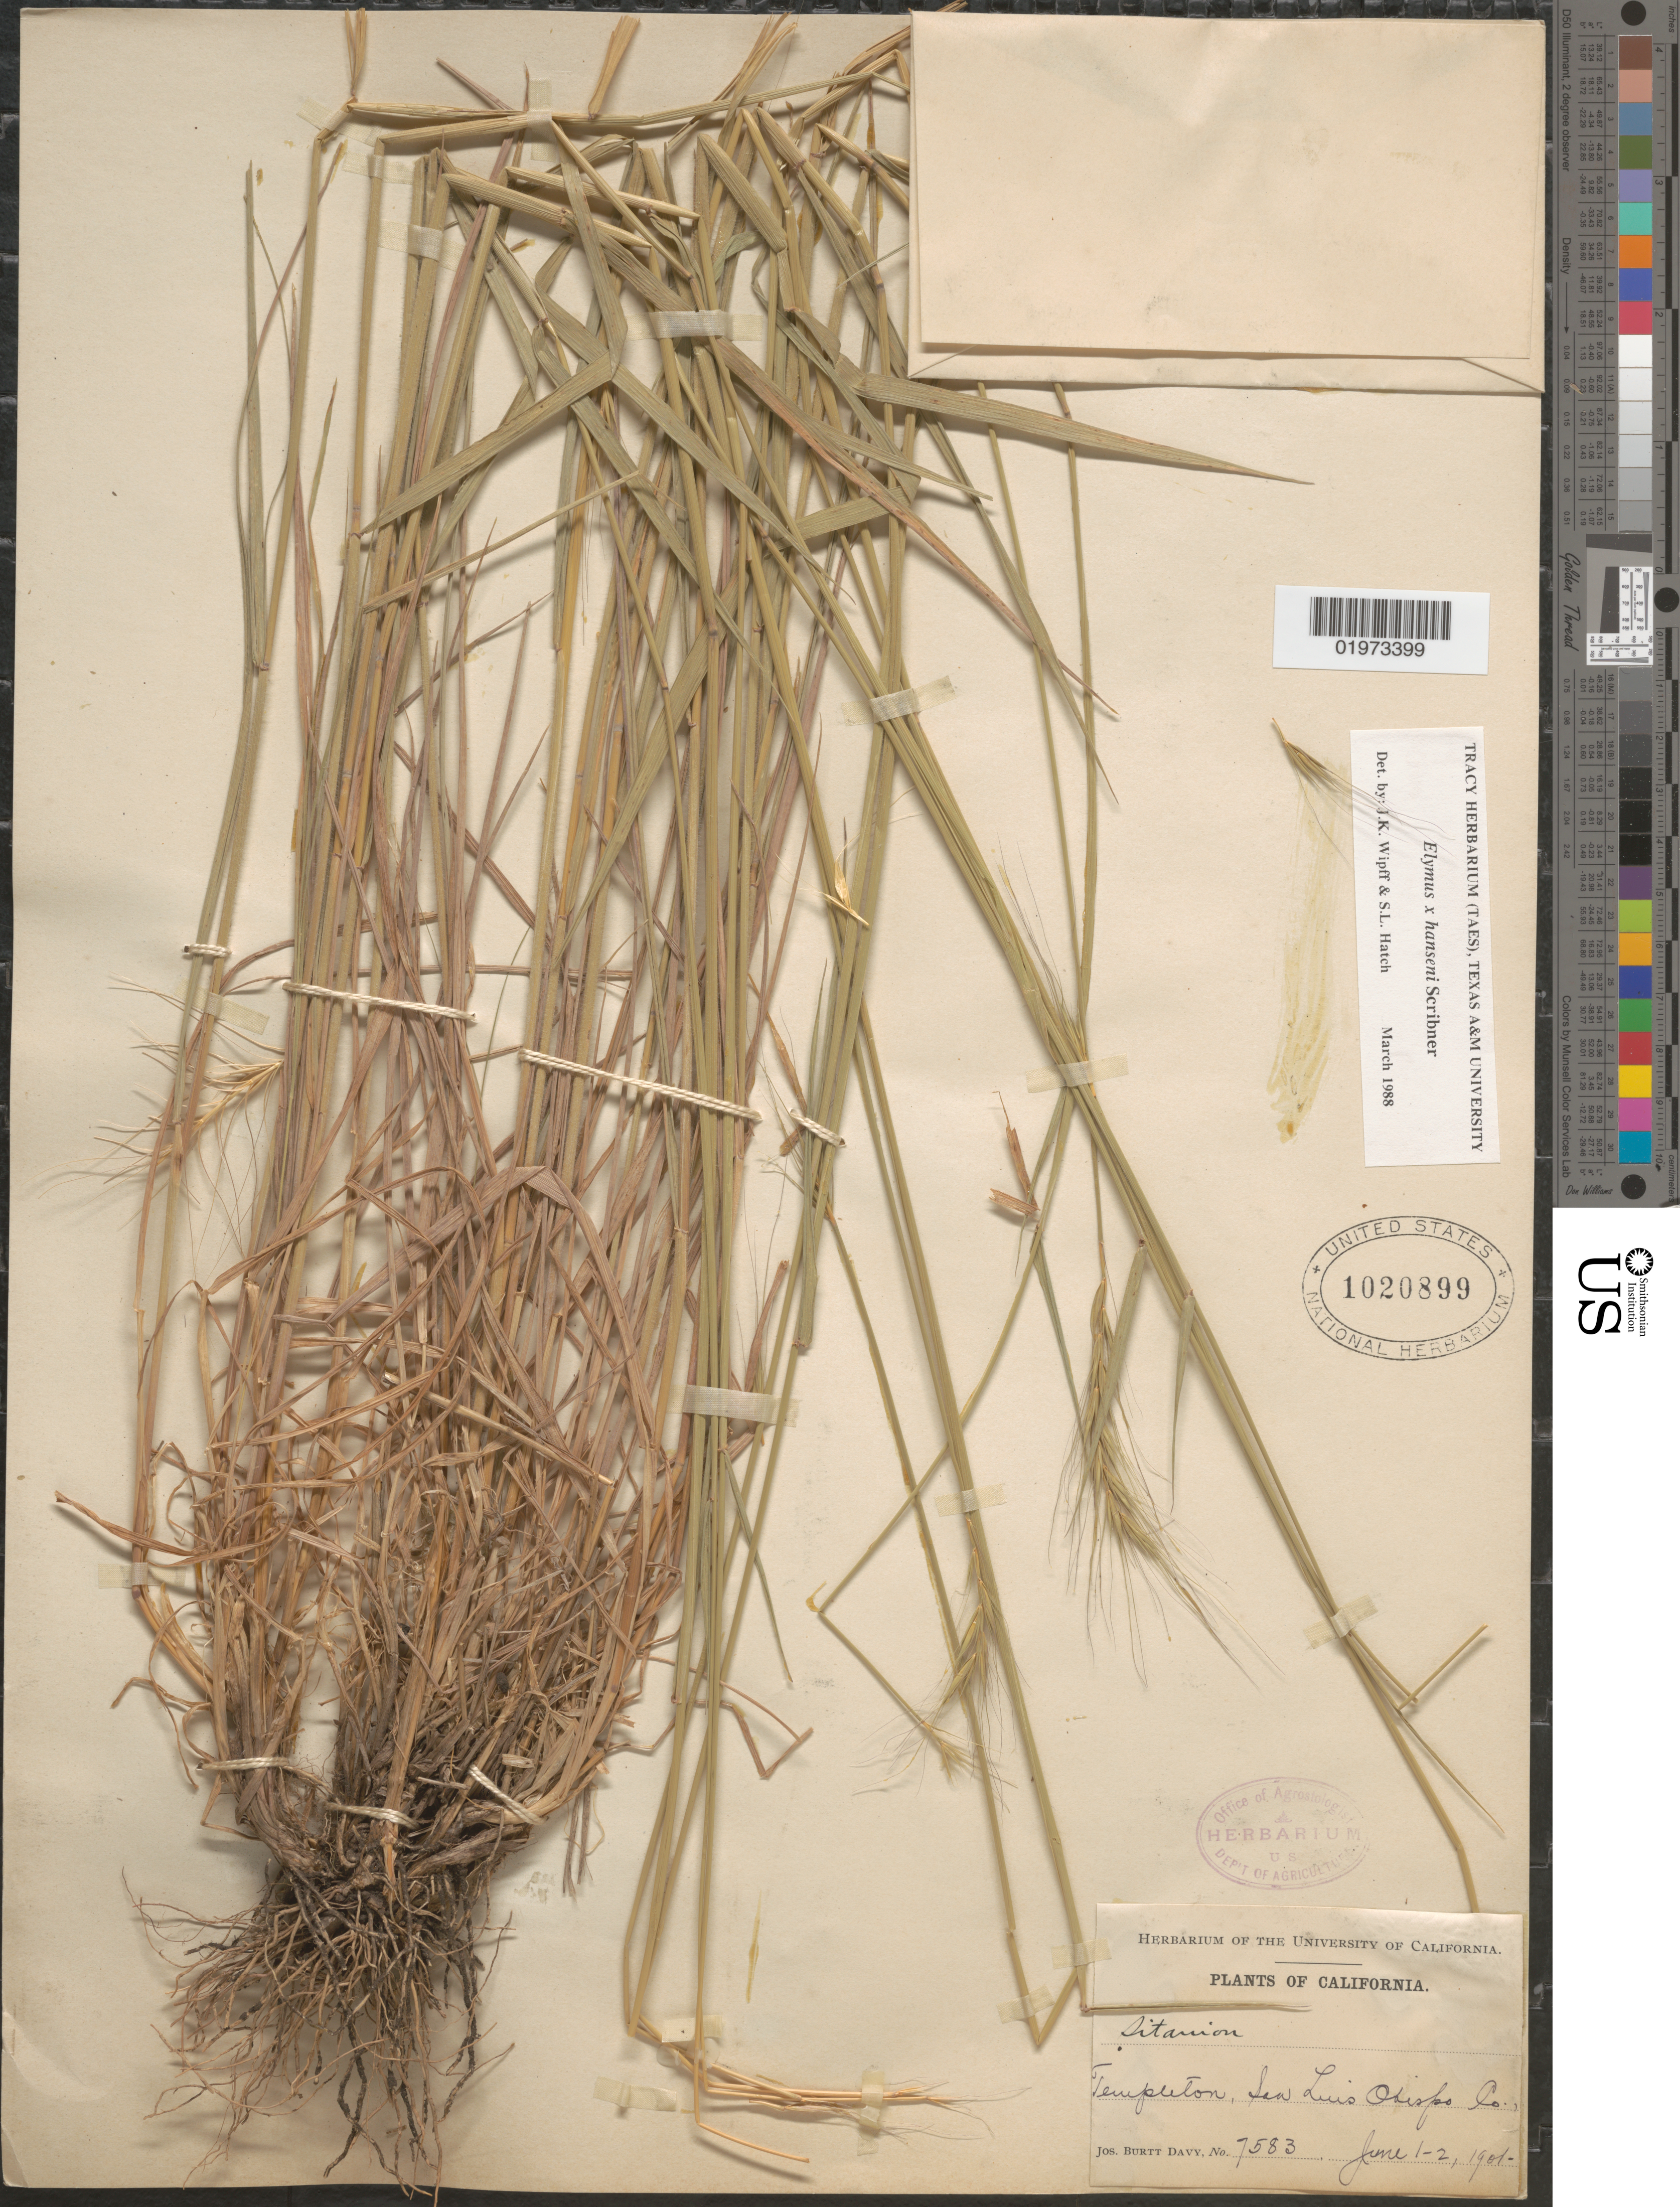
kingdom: Plantae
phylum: Tracheophyta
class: Liliopsida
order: Poales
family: Poaceae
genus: Elymus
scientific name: Elymus x hansenii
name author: Scribn.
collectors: J. Burtt Davy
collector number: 7583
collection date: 1901-06-01/1901-06-02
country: United States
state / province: California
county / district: San Luis Obispo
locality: Templeton, San Luis Obispo Co.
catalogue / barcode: US 1020899